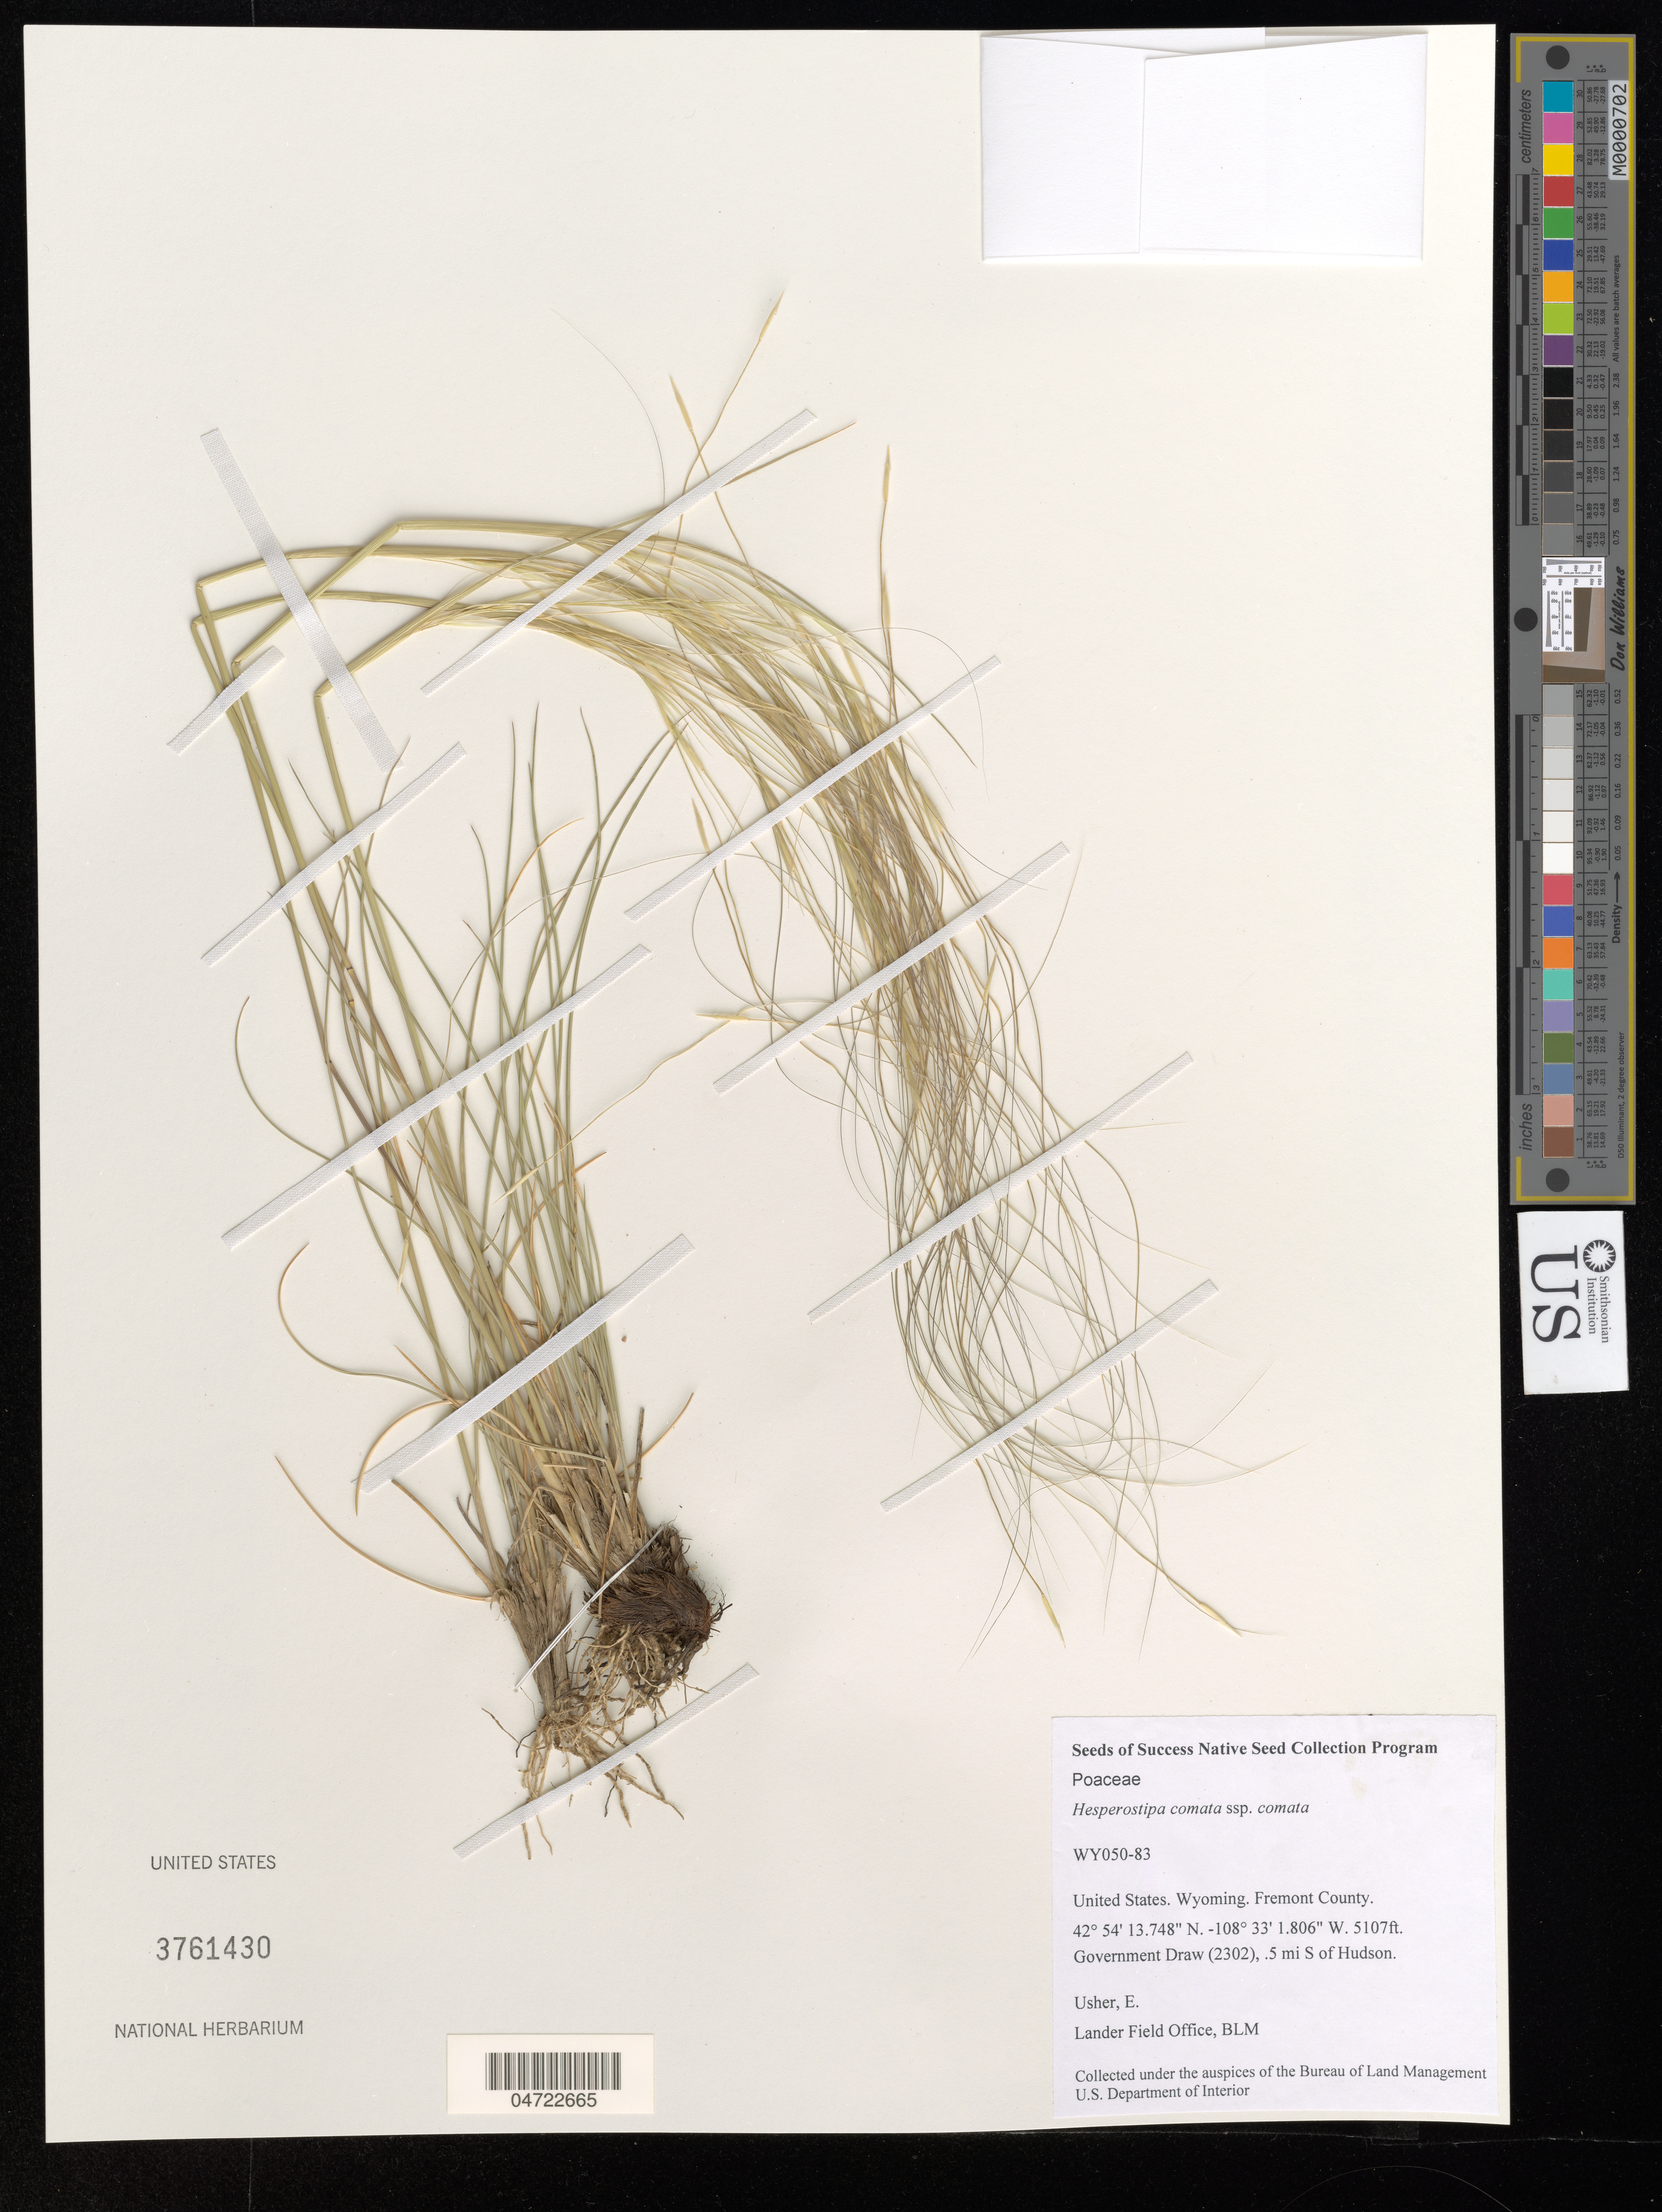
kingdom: Plantae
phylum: Tracheophyta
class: Liliopsida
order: Poales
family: Poaceae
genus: Hesperostipa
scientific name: Hesperostipa comata subsp. comata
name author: (Trin. & Rupr.) Barkworth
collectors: E. Usher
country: United States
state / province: Wyoming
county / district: Fremont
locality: Fremont County. Government Draw (2302), .5 mi S of Hudson.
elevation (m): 1557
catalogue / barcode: US 3761430